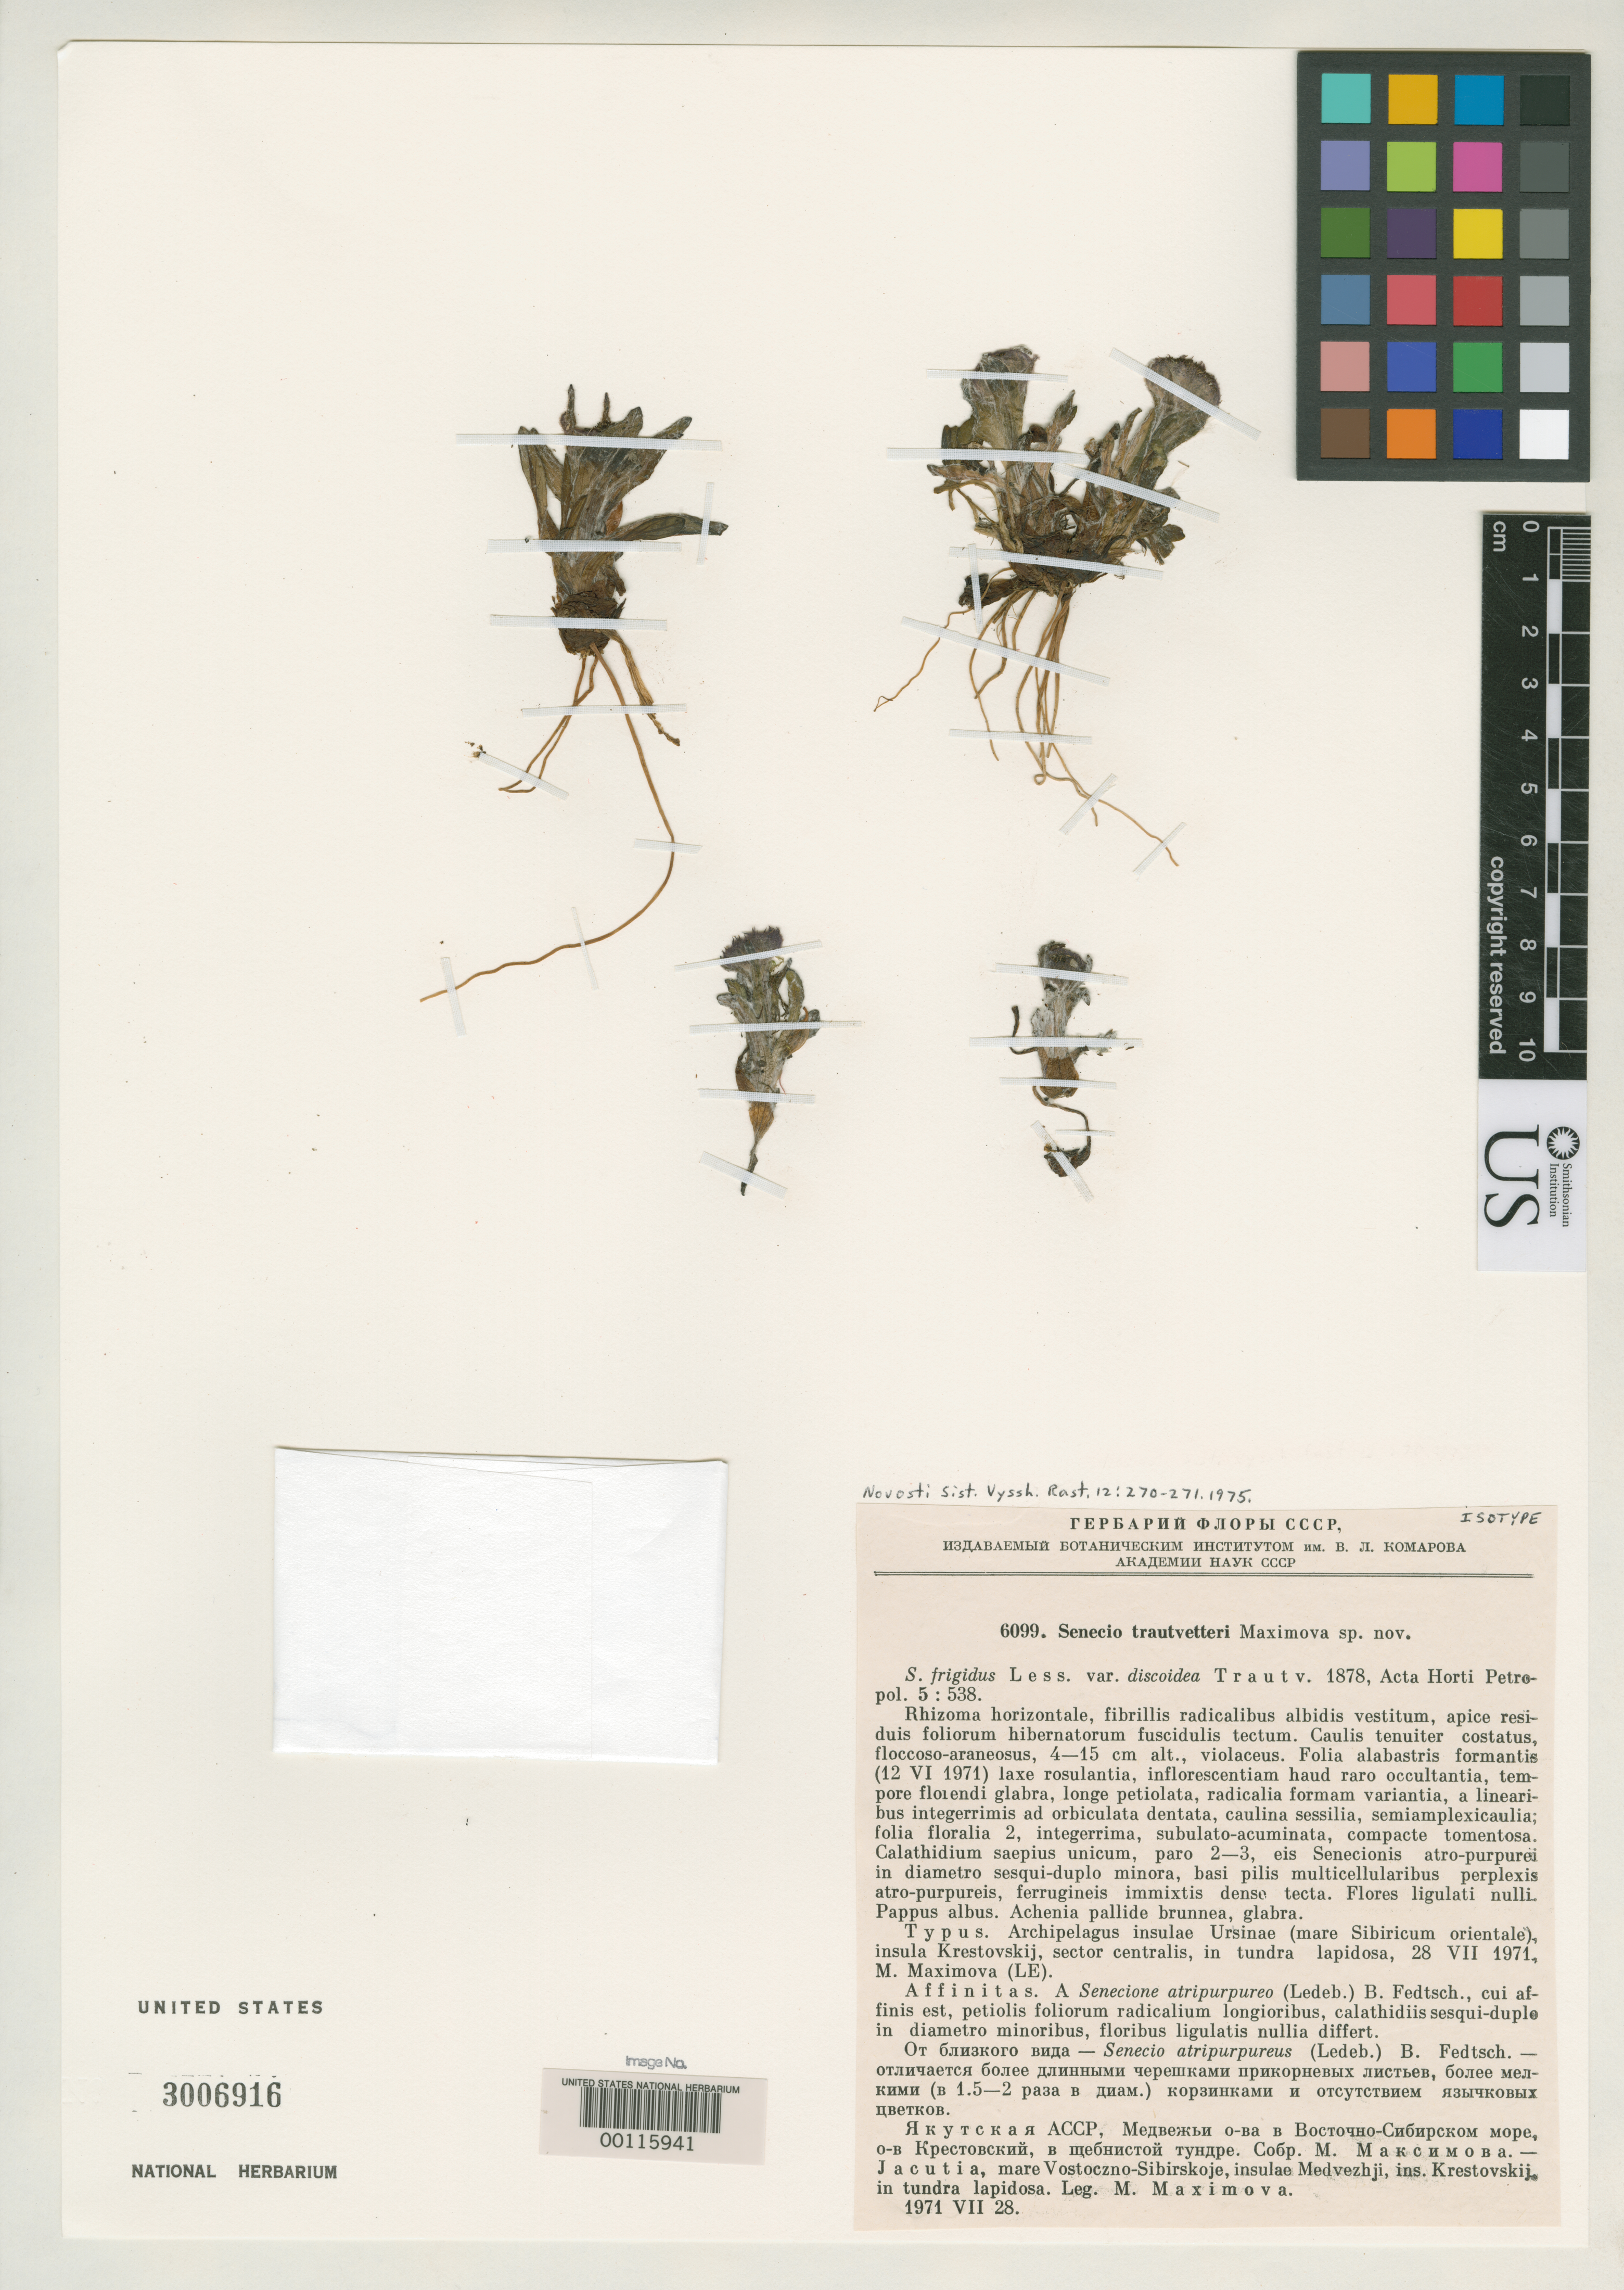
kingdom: Plantae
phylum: Tracheophyta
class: Magnoliopsida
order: Asterales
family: Asteraceae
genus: Senecio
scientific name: Senecio trautvetteri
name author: Maximova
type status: Isotype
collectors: M. Maximova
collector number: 6099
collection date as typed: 28 Jul 1971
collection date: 1971-07-28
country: Russian Federation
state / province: Sakha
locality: Archipelagus insulae Ursinae, Insula Krestovskij.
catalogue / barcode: US 3006916